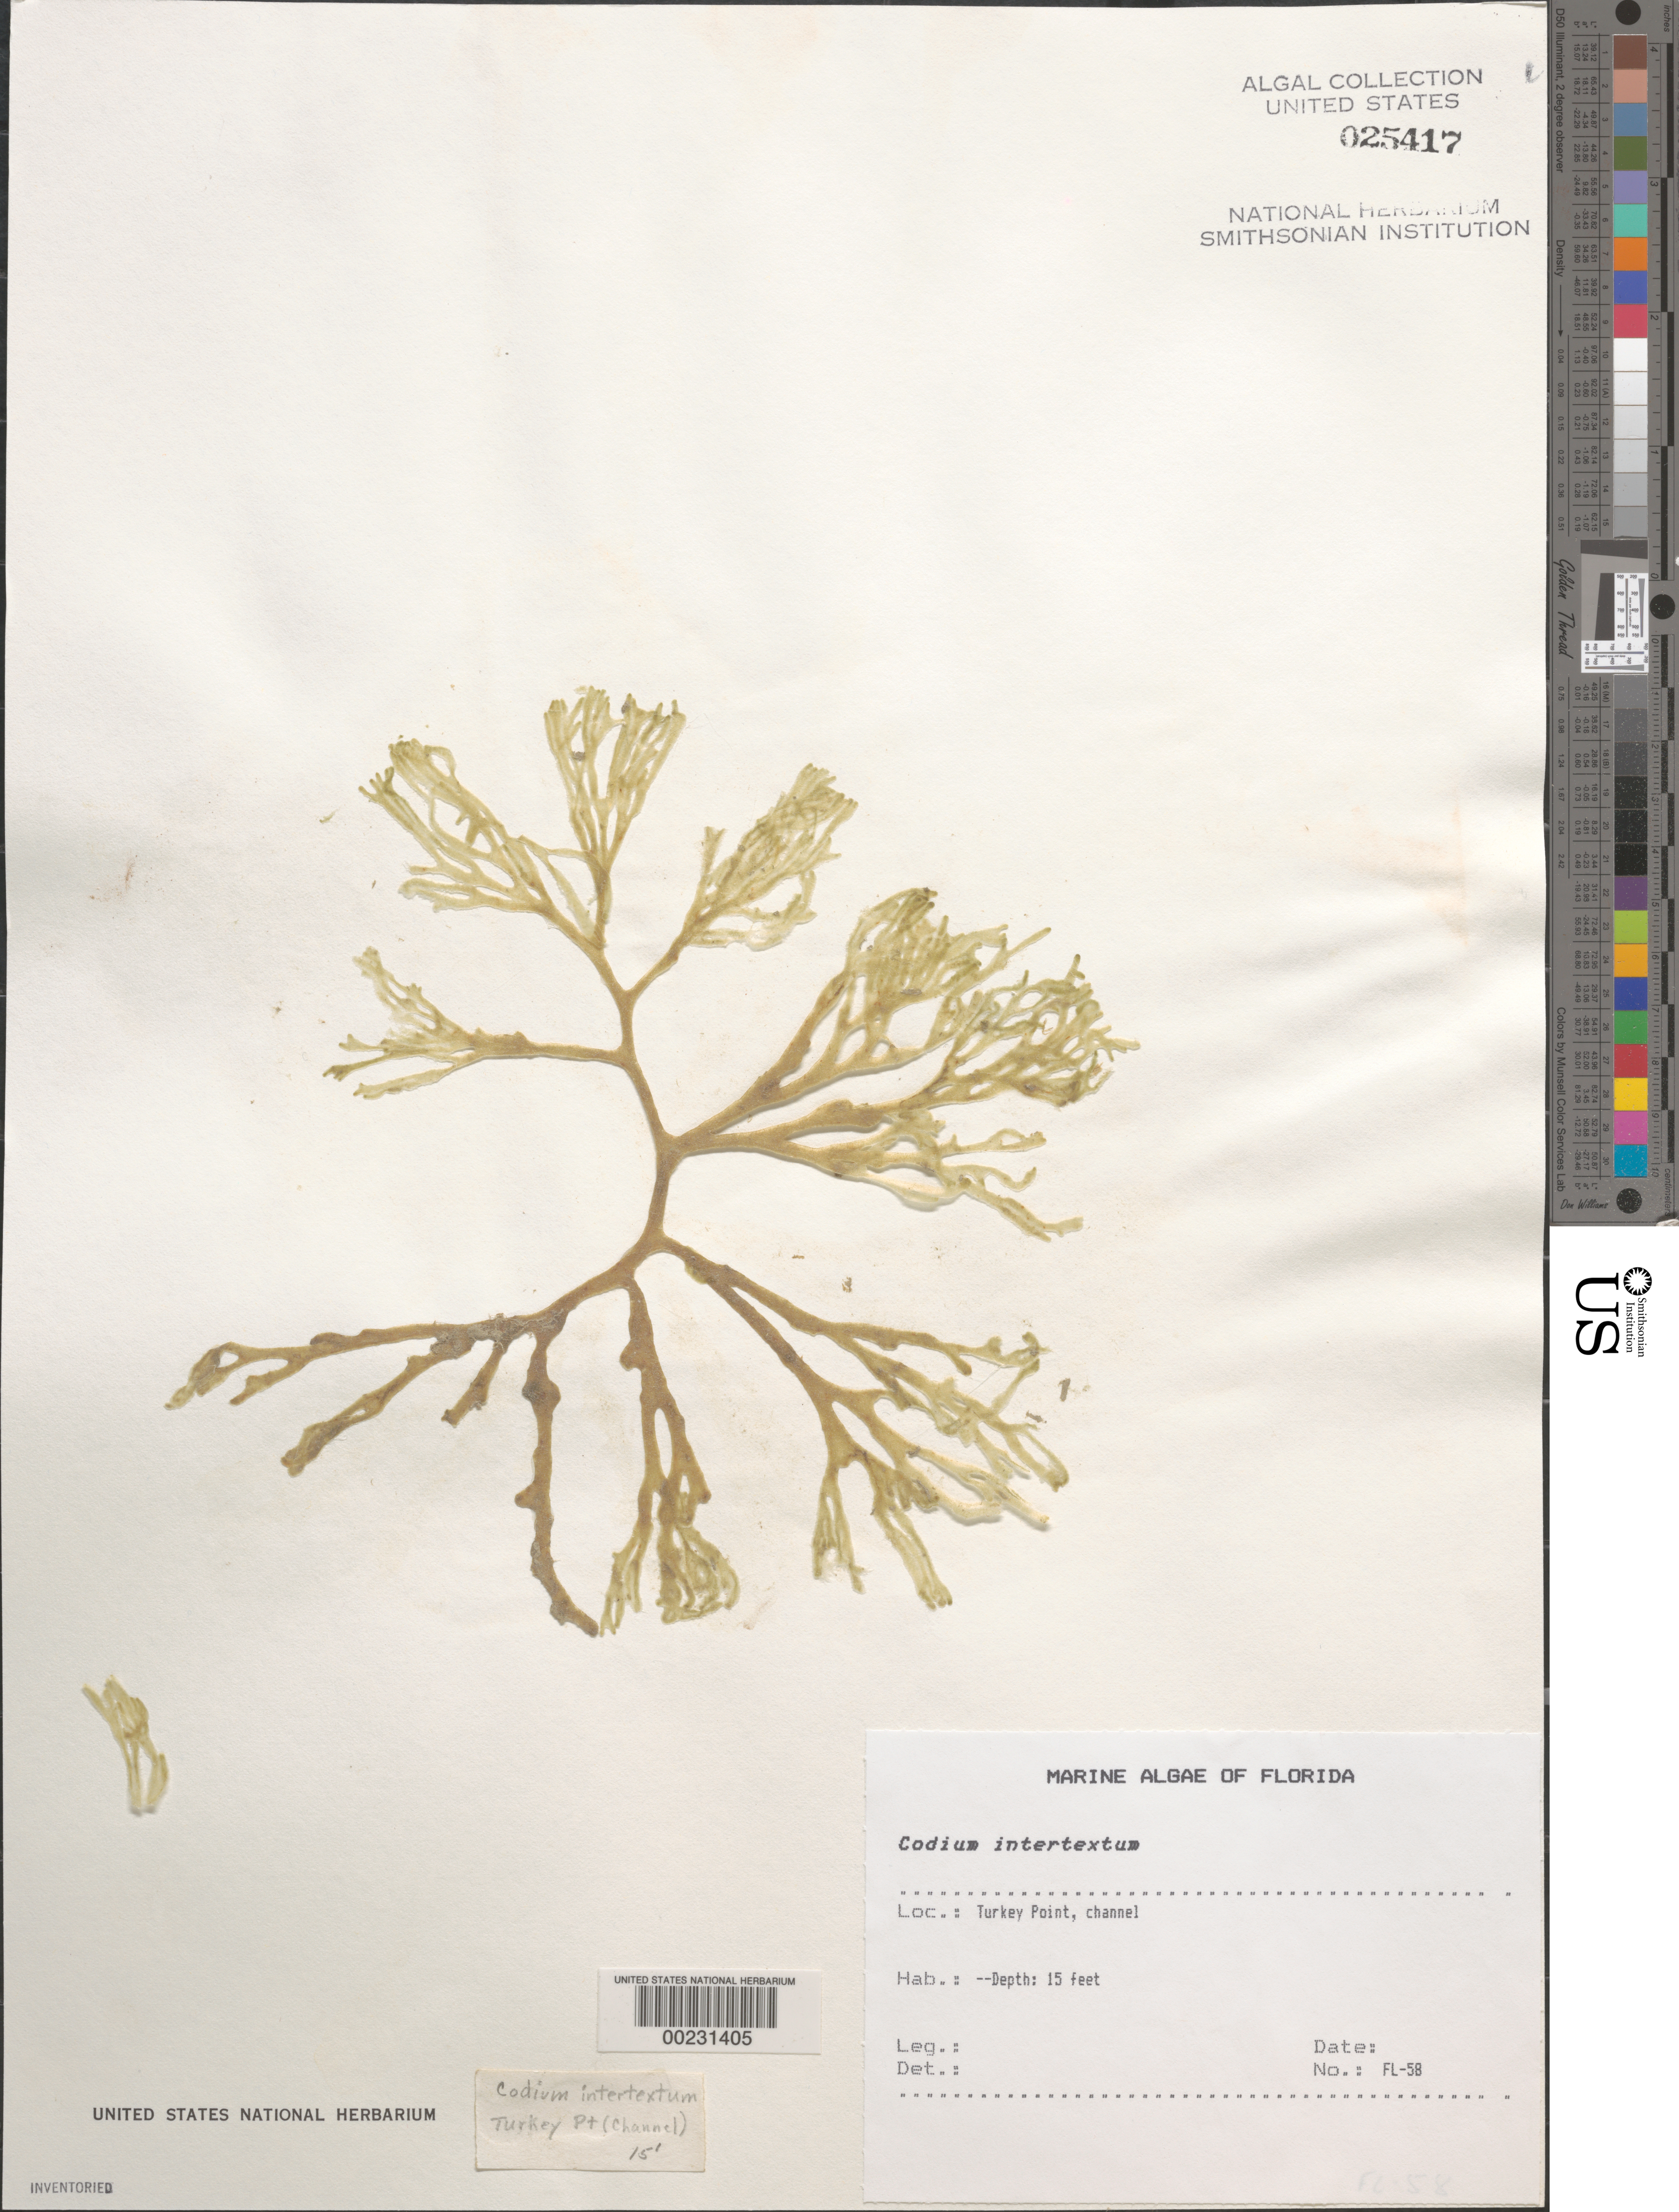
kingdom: Plantae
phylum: Chlorophyta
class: Ulvophyceae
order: Bryopsidales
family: Codiaceae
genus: Codium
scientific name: Codium intertextum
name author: Collins & Herv.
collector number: FL-58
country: United States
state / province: Florida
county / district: Franklin County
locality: Turkey Point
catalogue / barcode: US 25417